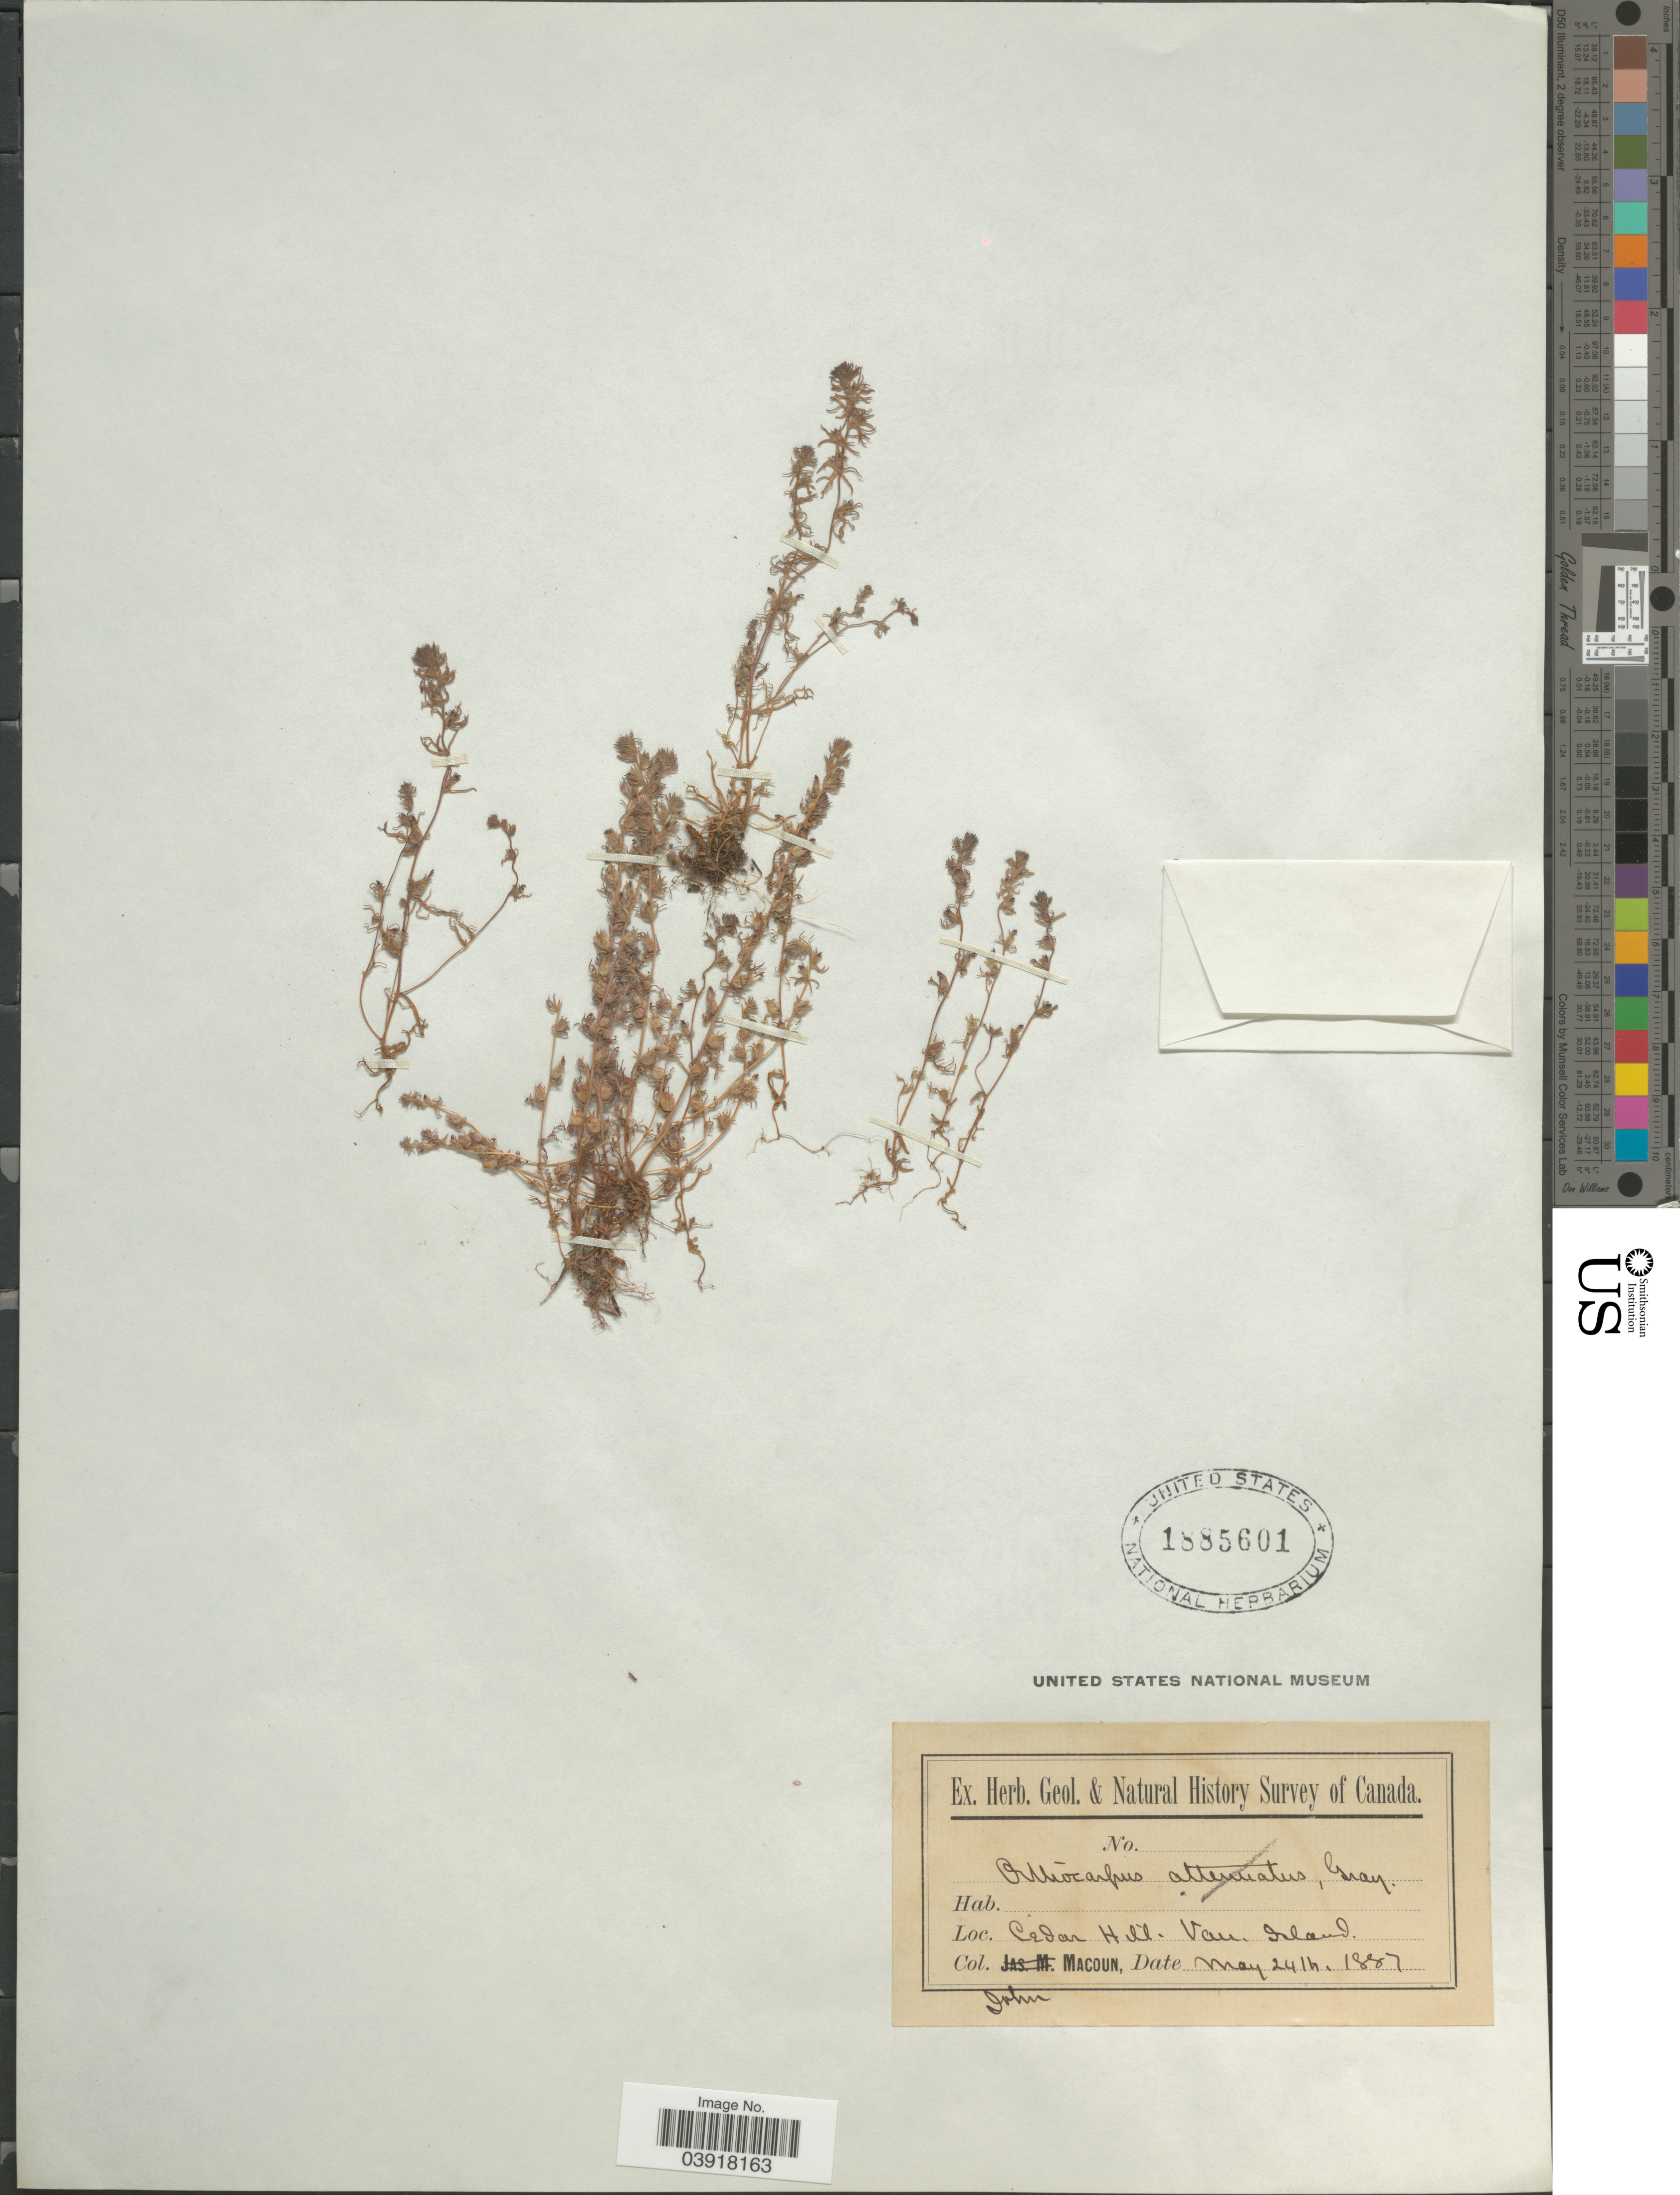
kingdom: Plantae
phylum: Tracheophyta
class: Magnoliopsida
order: Lamiales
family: Orobanchaceae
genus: Orthocarpus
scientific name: Orthocarpus sp.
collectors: J. Macoun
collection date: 1887-05-24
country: Canada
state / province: British Columbia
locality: Cedar Hill. Van Island.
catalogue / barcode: US 1885601